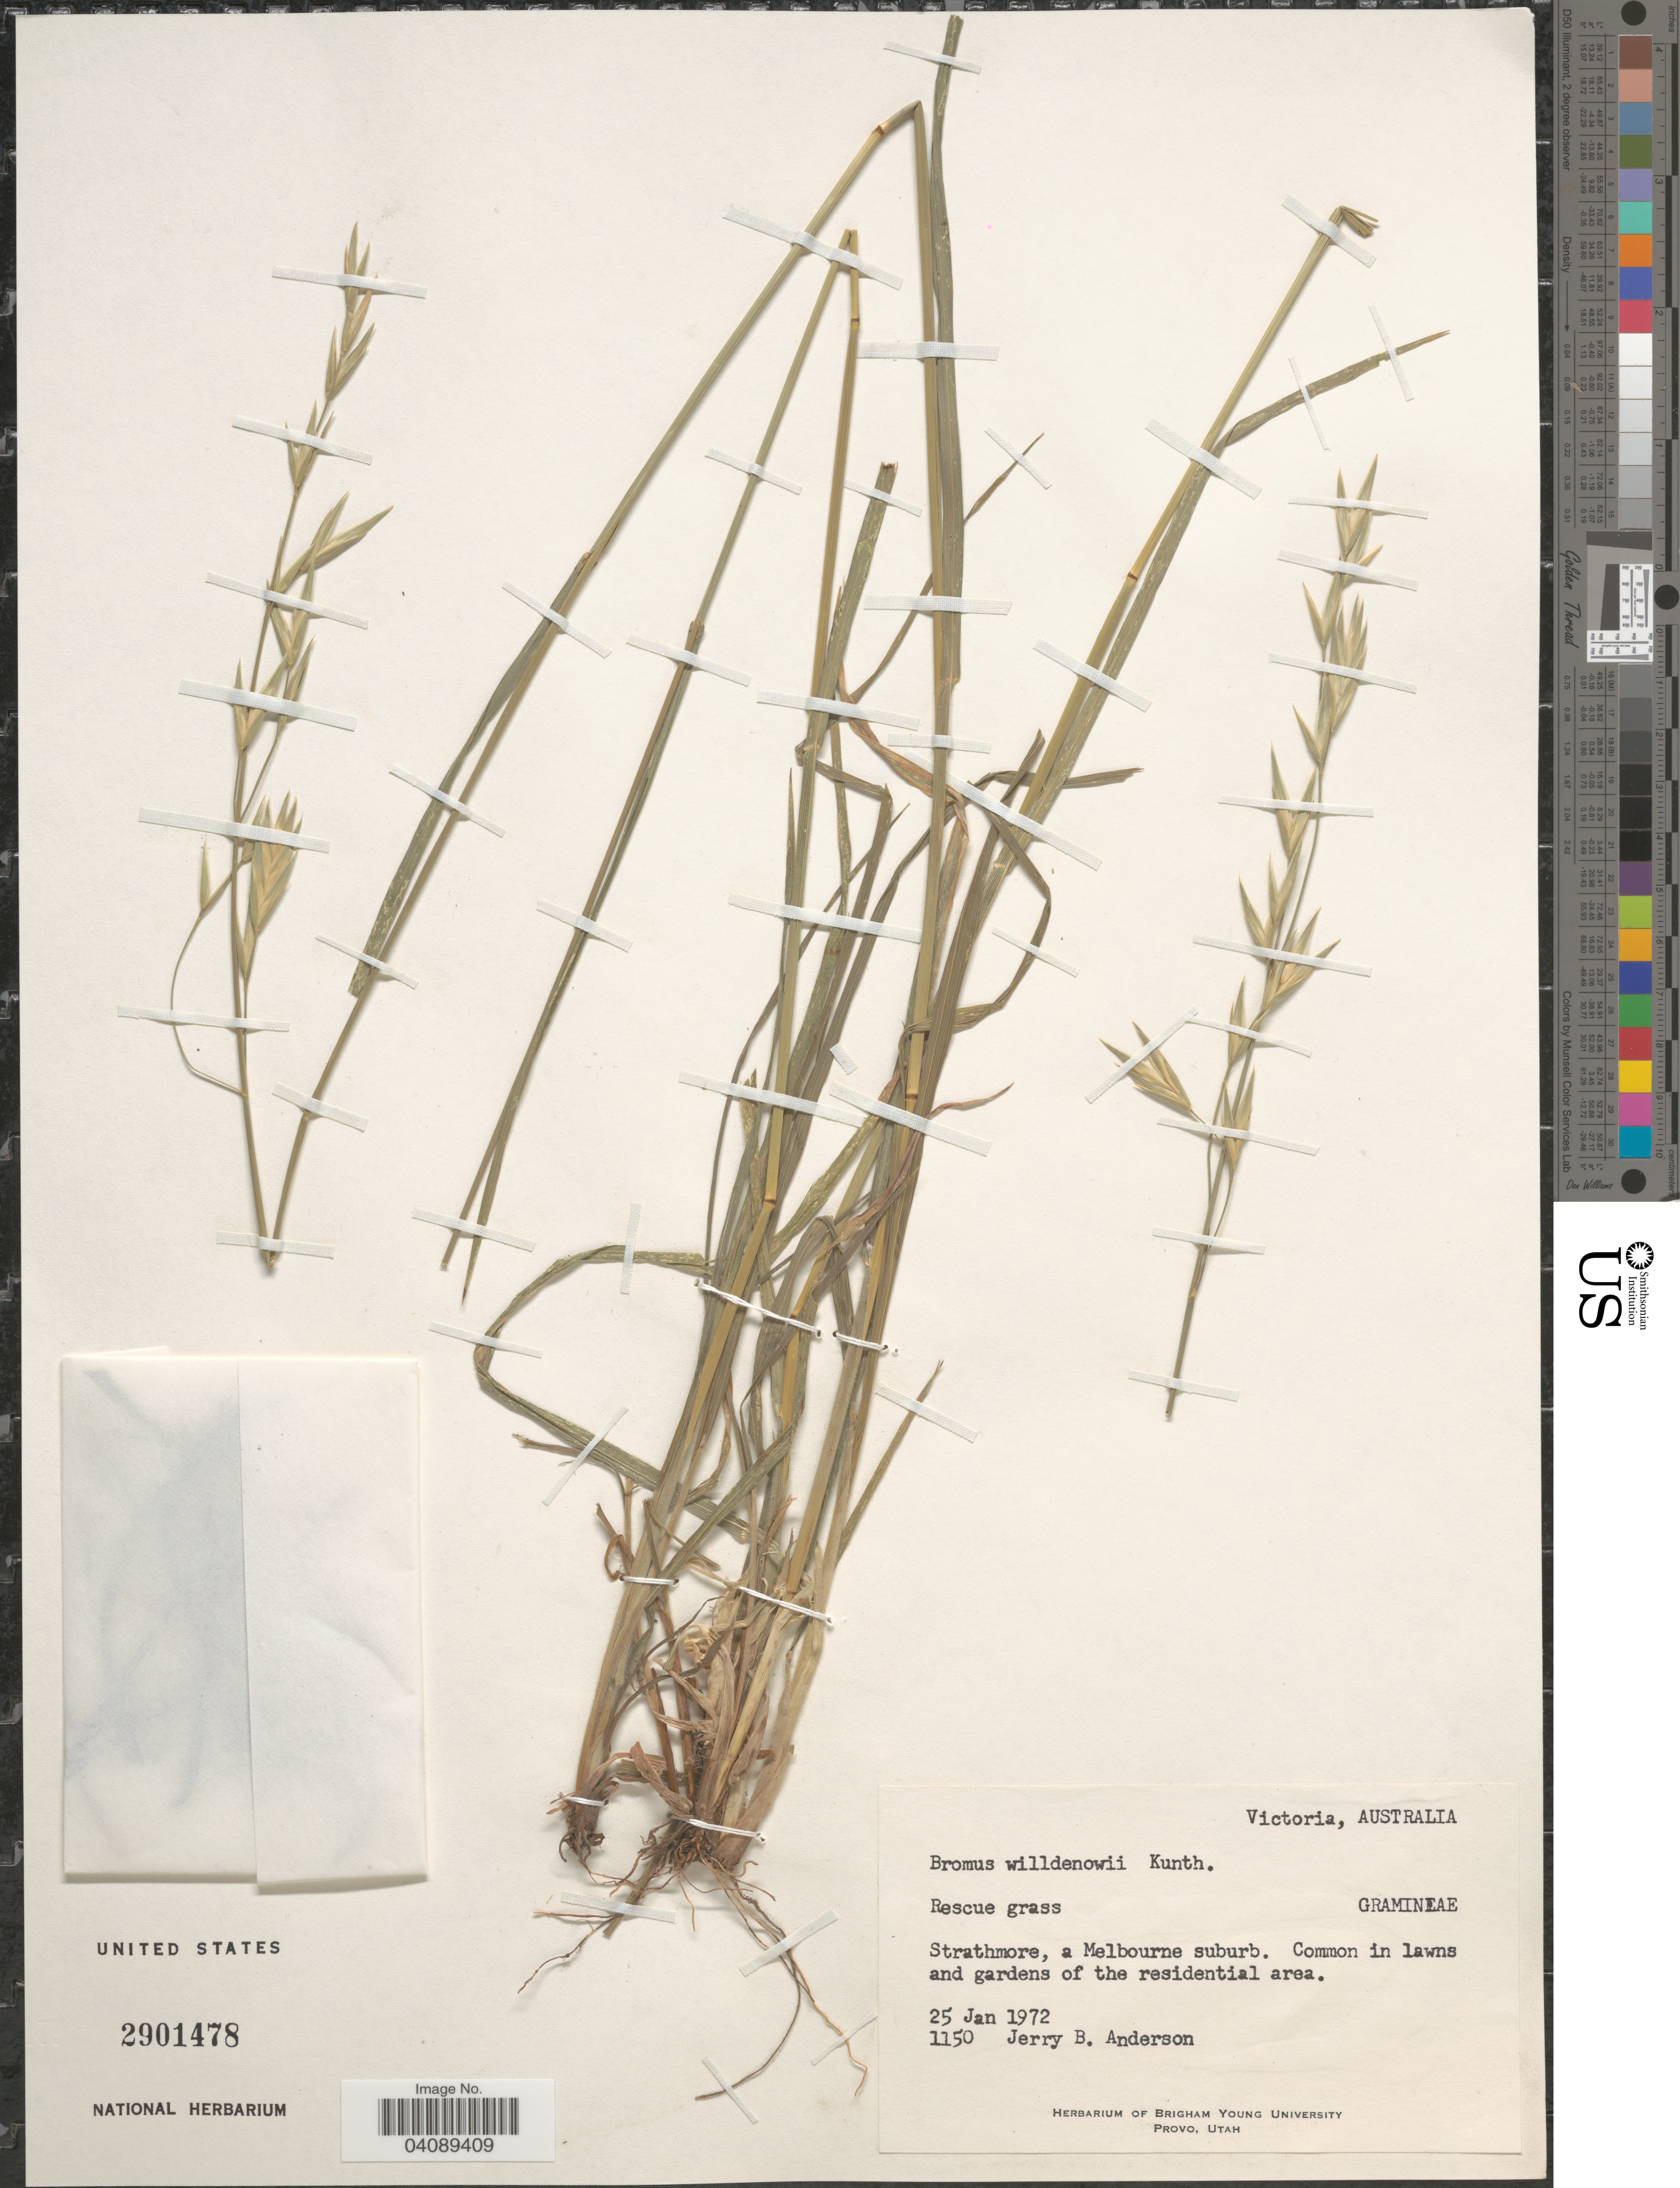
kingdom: Plantae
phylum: Tracheophyta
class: Liliopsida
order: Poales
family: Poaceae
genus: Bromus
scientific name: Bromus catharticus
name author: Vahl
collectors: J. B. Anderson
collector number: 1150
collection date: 1972-01-25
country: Australia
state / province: Victoria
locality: Victoria. Rescue grass. Strathmore, a Melbourne suburb. Common in lawns and gardens of the residential area.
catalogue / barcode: US 2901478